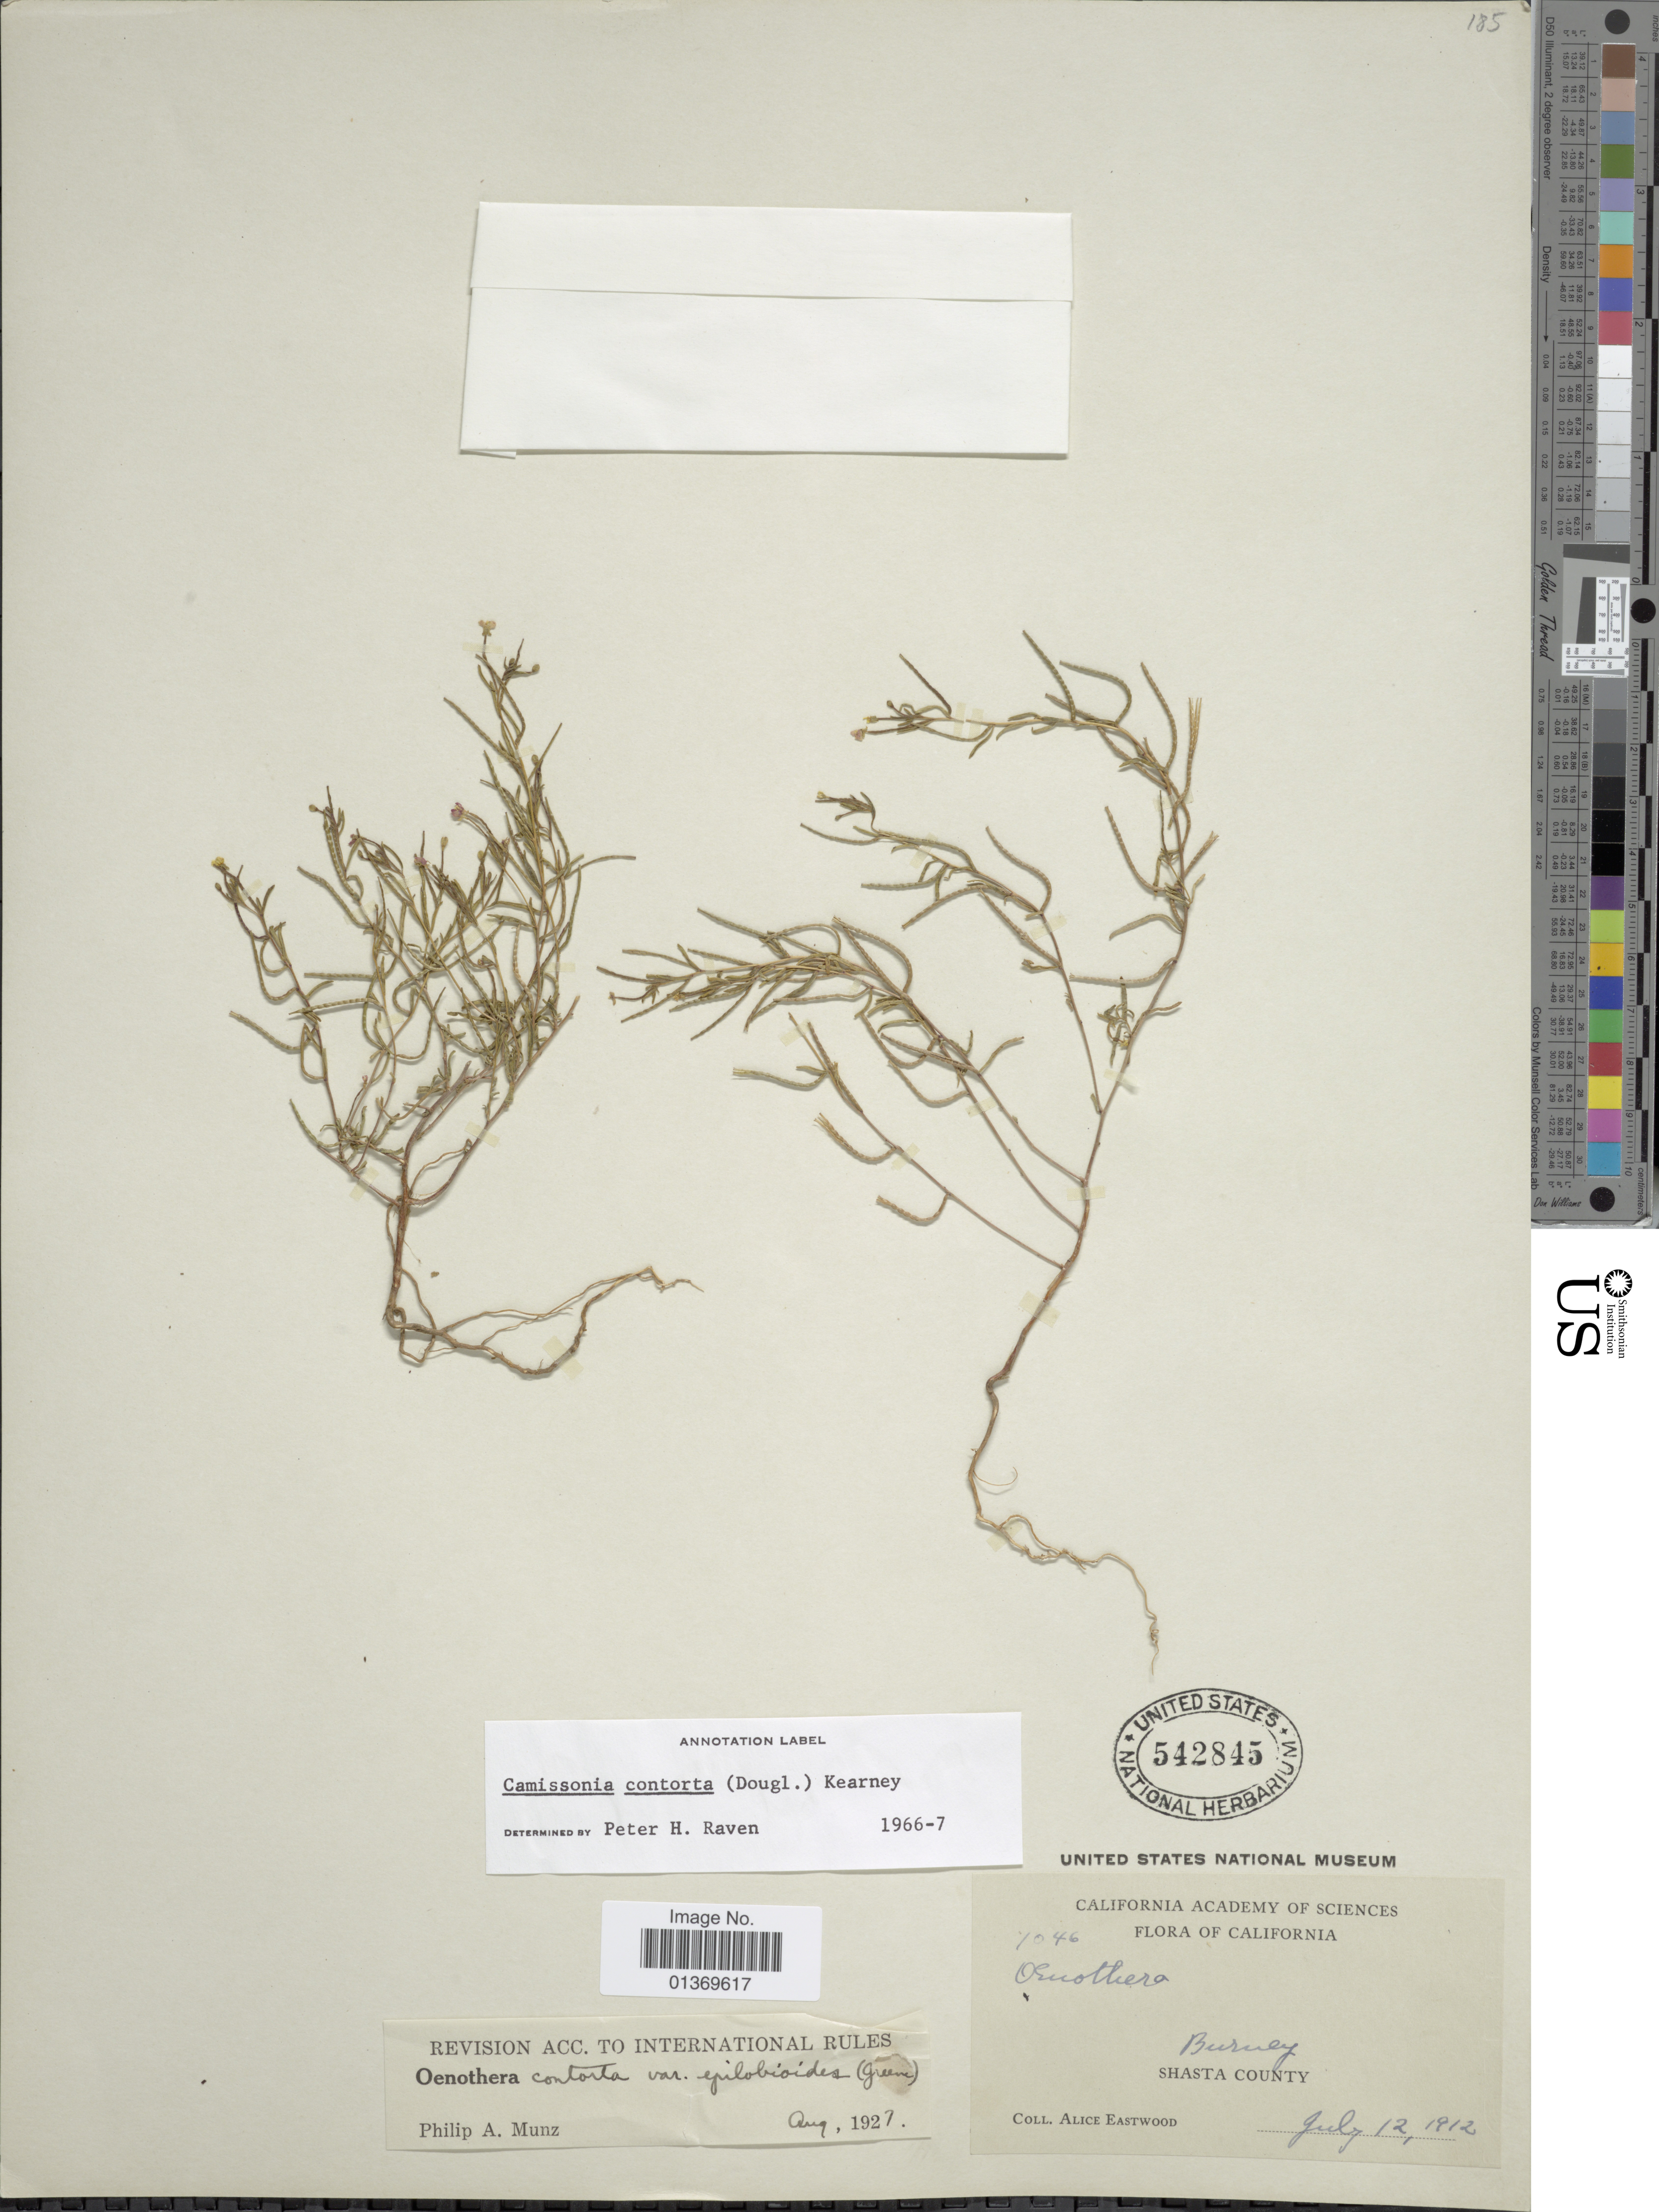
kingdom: Plantae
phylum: Tracheophyta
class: Magnoliopsida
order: Myrtales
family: Onagraceae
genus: Camissonia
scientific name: Camissonia contorta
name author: (Douglas) Kearney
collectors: A. Eastwood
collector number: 1046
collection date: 1912-07-12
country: United States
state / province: California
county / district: Shasta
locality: Burney, Shasta County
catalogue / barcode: US 542845